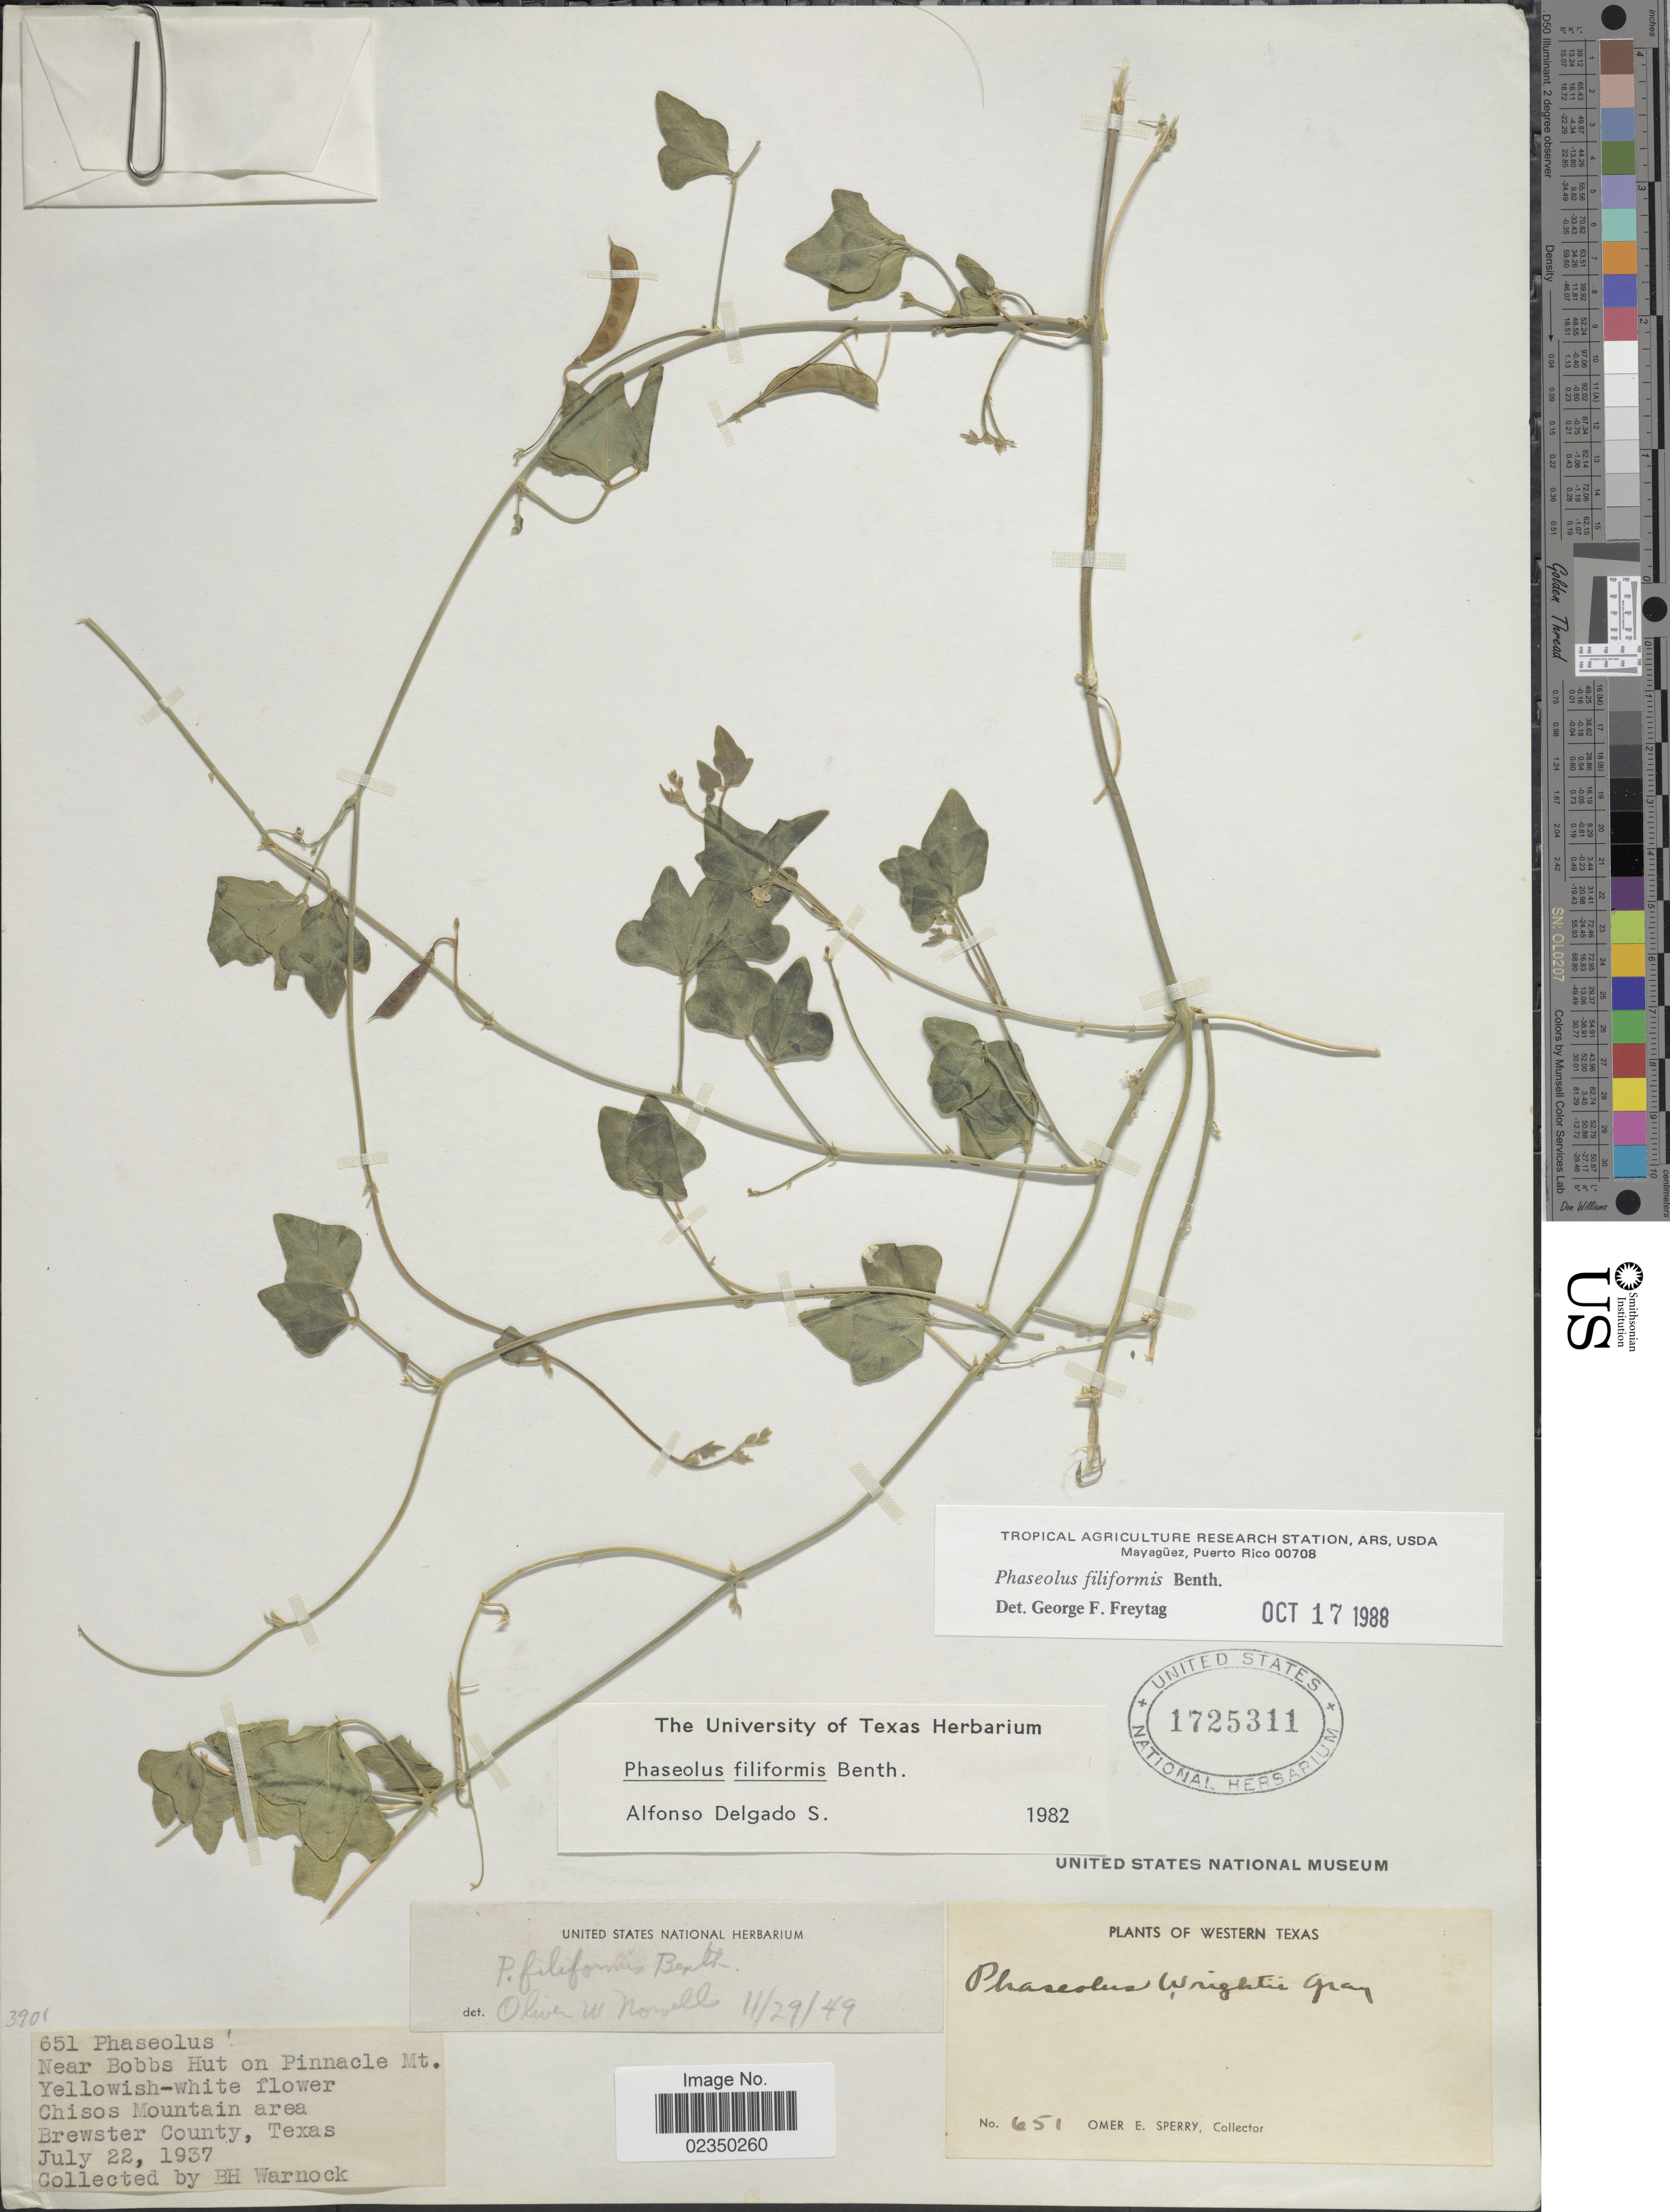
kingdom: Plantae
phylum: Tracheophyta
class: Magnoliopsida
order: Fabales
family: Fabaceae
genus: Phaseolus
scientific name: Phaseolus filiformis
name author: Benth.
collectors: O. E. Sperry & B. H. Warnock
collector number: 651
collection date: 1937-07-22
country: United States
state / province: Texas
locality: Western Texas, near Bobbs Hut on Pinnacle Mts, Chisos Mountain area, Brewster County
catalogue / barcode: US 1725311